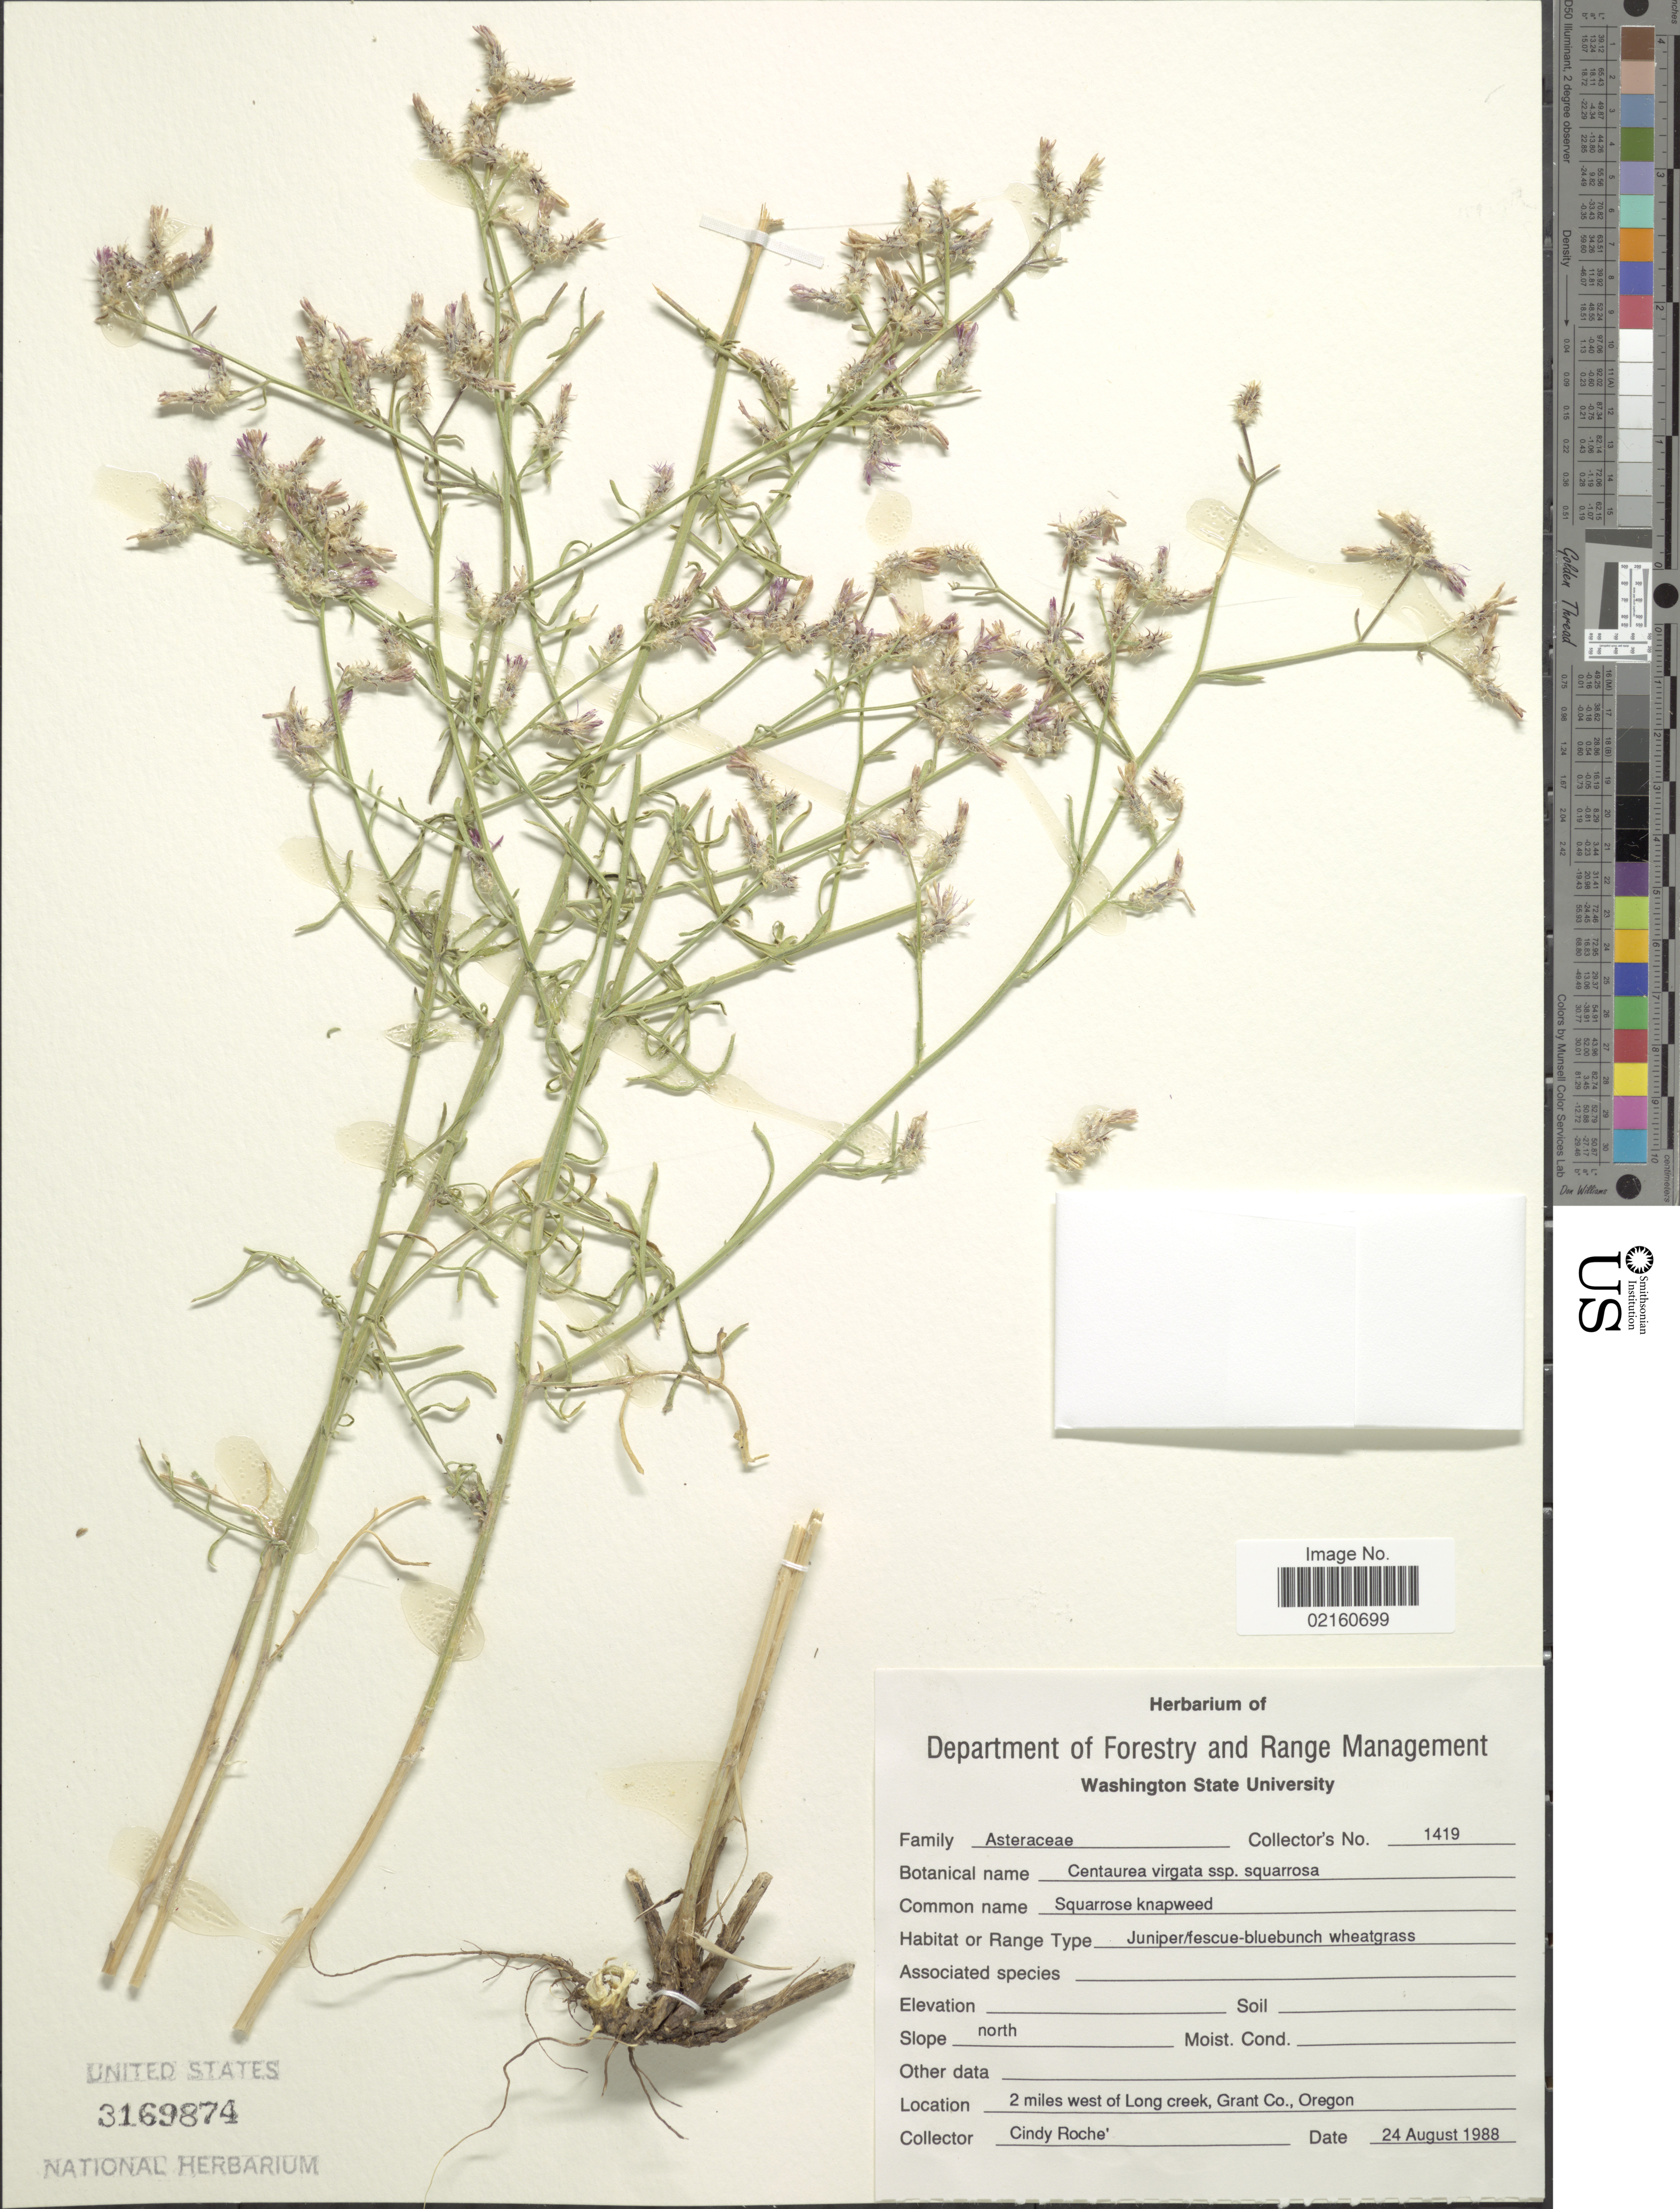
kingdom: Plantae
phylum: Tracheophyta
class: Magnoliopsida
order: Asterales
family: Asteraceae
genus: Centaurea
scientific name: Centaurea virgata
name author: Lam.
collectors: C. Roché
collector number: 1419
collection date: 1988-08-24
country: United States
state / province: Oregon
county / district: Grant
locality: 2 miles west of Long Creek, Grant Co.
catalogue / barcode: US 3169874